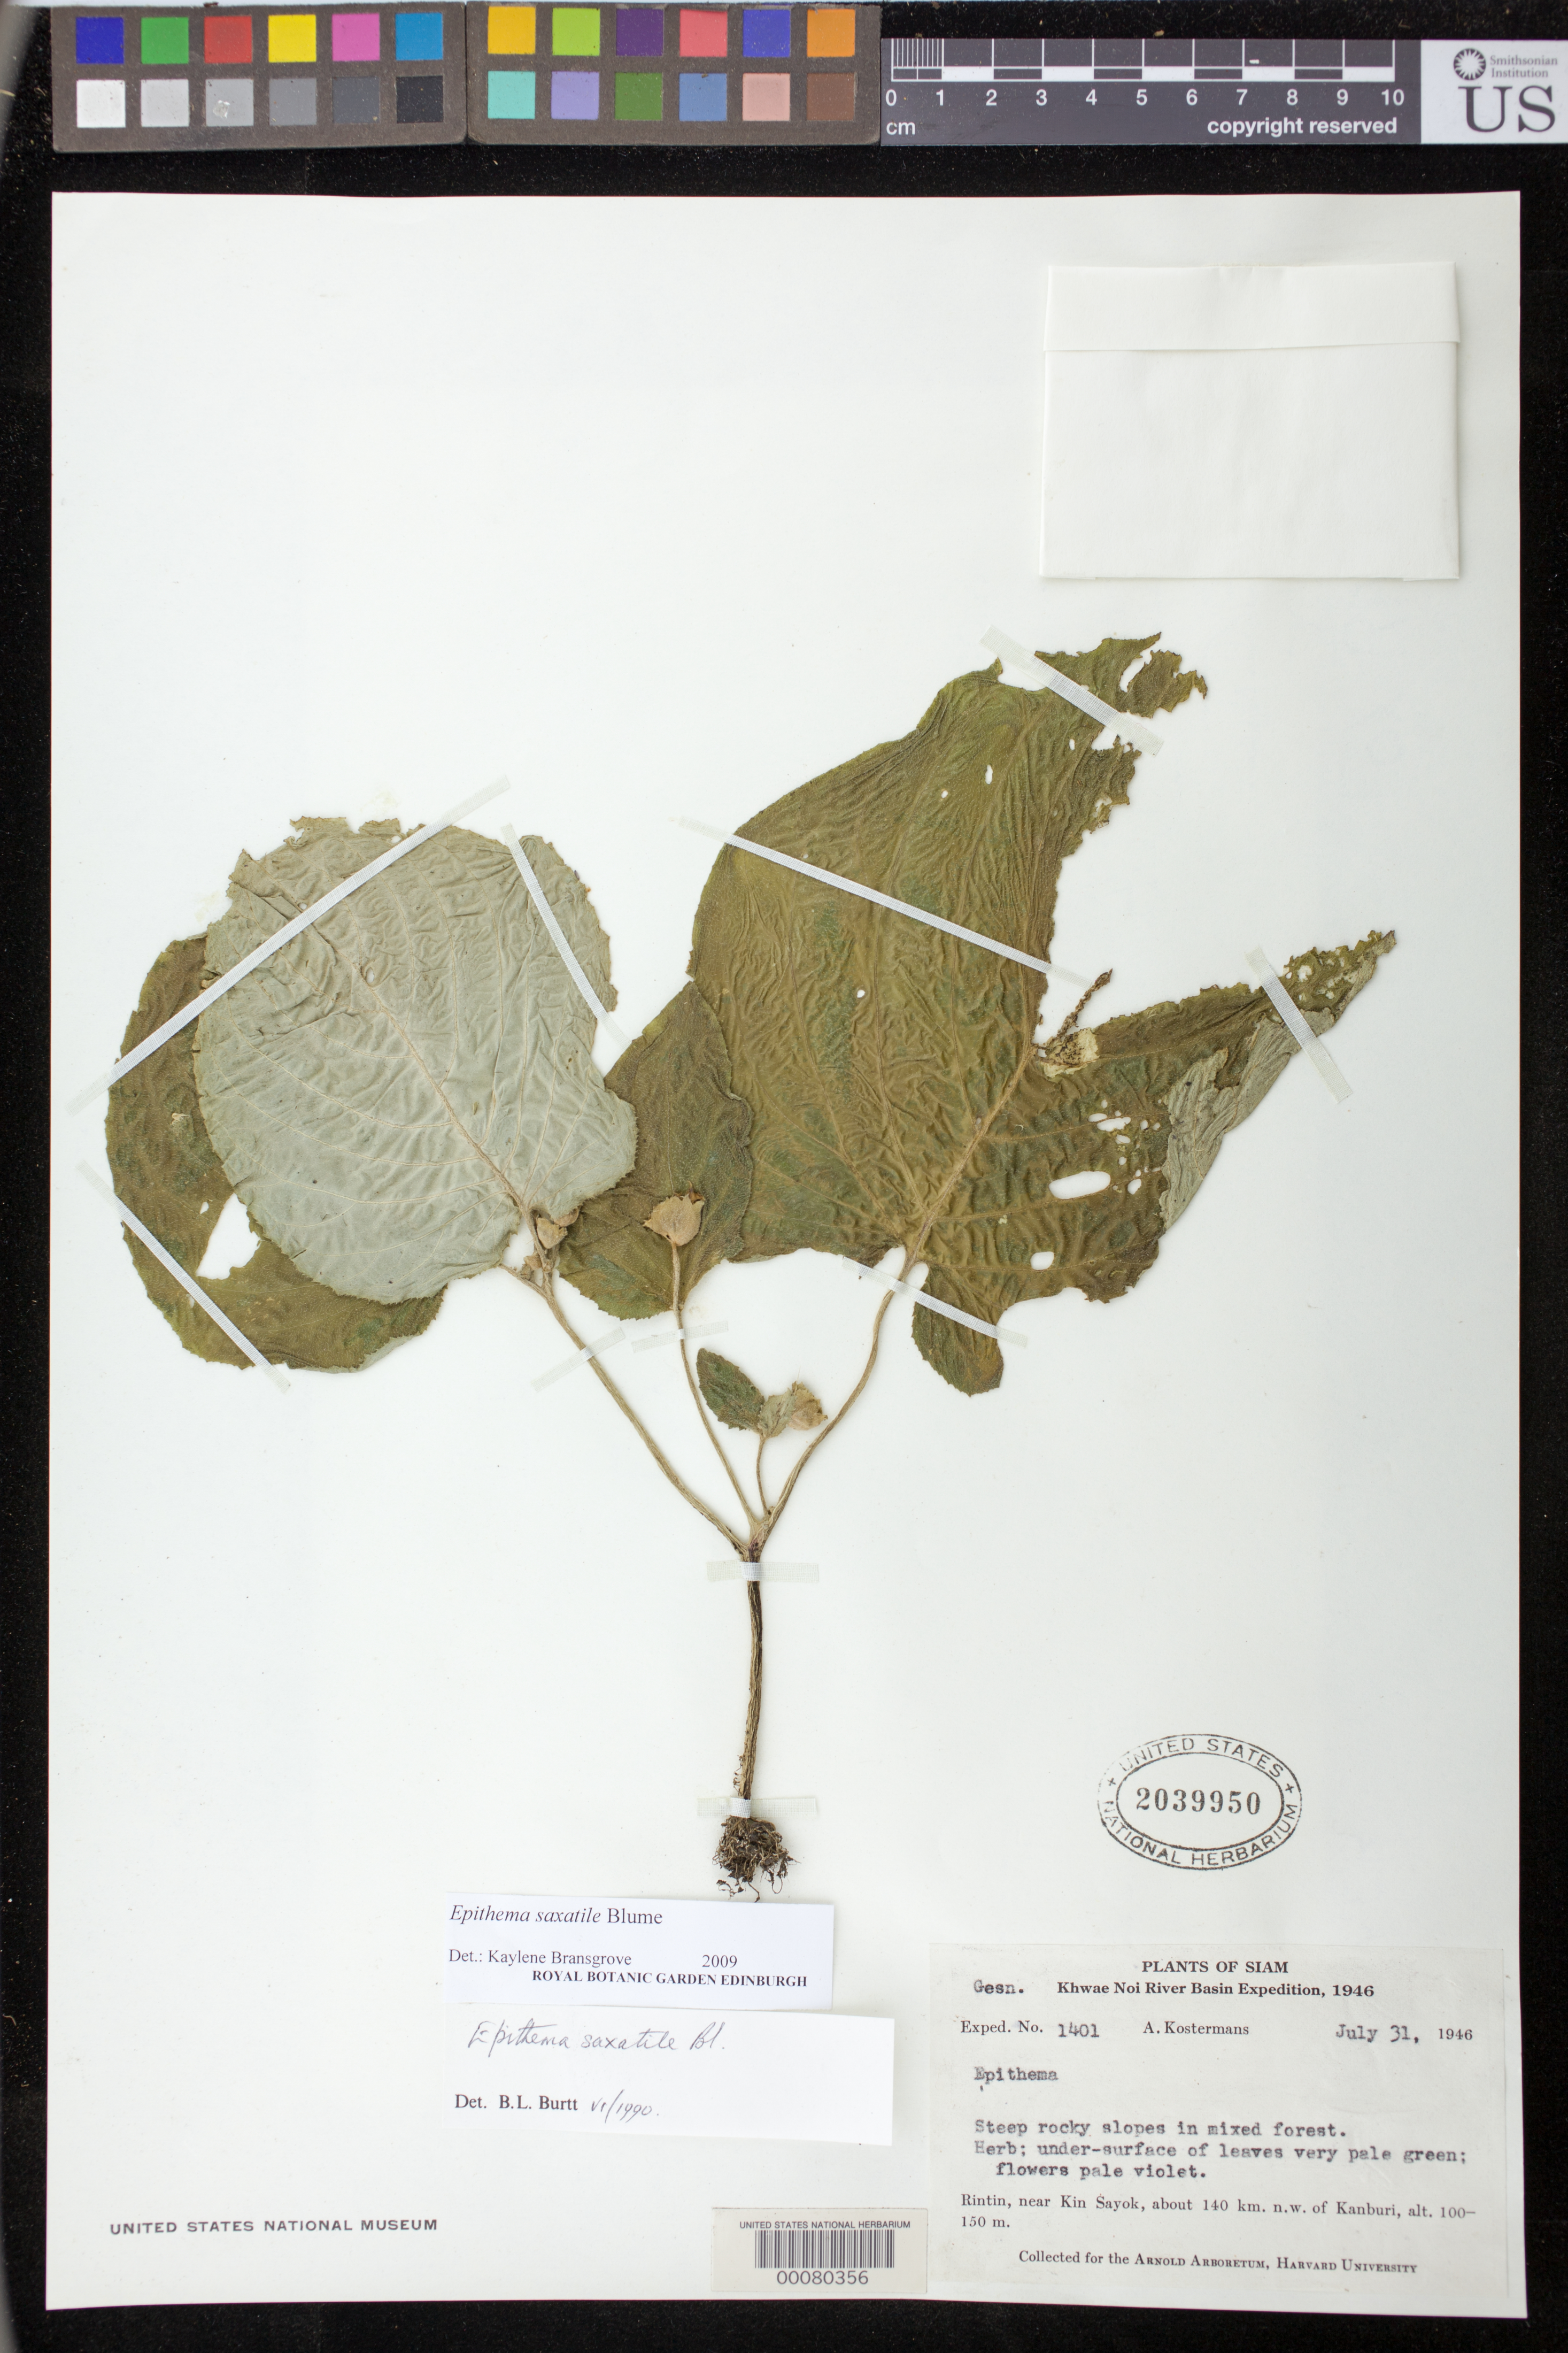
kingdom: Plantae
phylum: Tracheophyta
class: Magnoliopsida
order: Lamiales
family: Gesneriaceae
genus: Epithema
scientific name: Epithema saxatile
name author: Blume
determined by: Burtt, B. L.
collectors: A. J. G. Kostermans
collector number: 1401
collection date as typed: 31 Jul 1946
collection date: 1946-07-31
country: Thailand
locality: Rintin, near kin sayok, about 140 km nw of kanburi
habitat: Steep rocky slopes in mixed forest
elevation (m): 100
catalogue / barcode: US 2039950